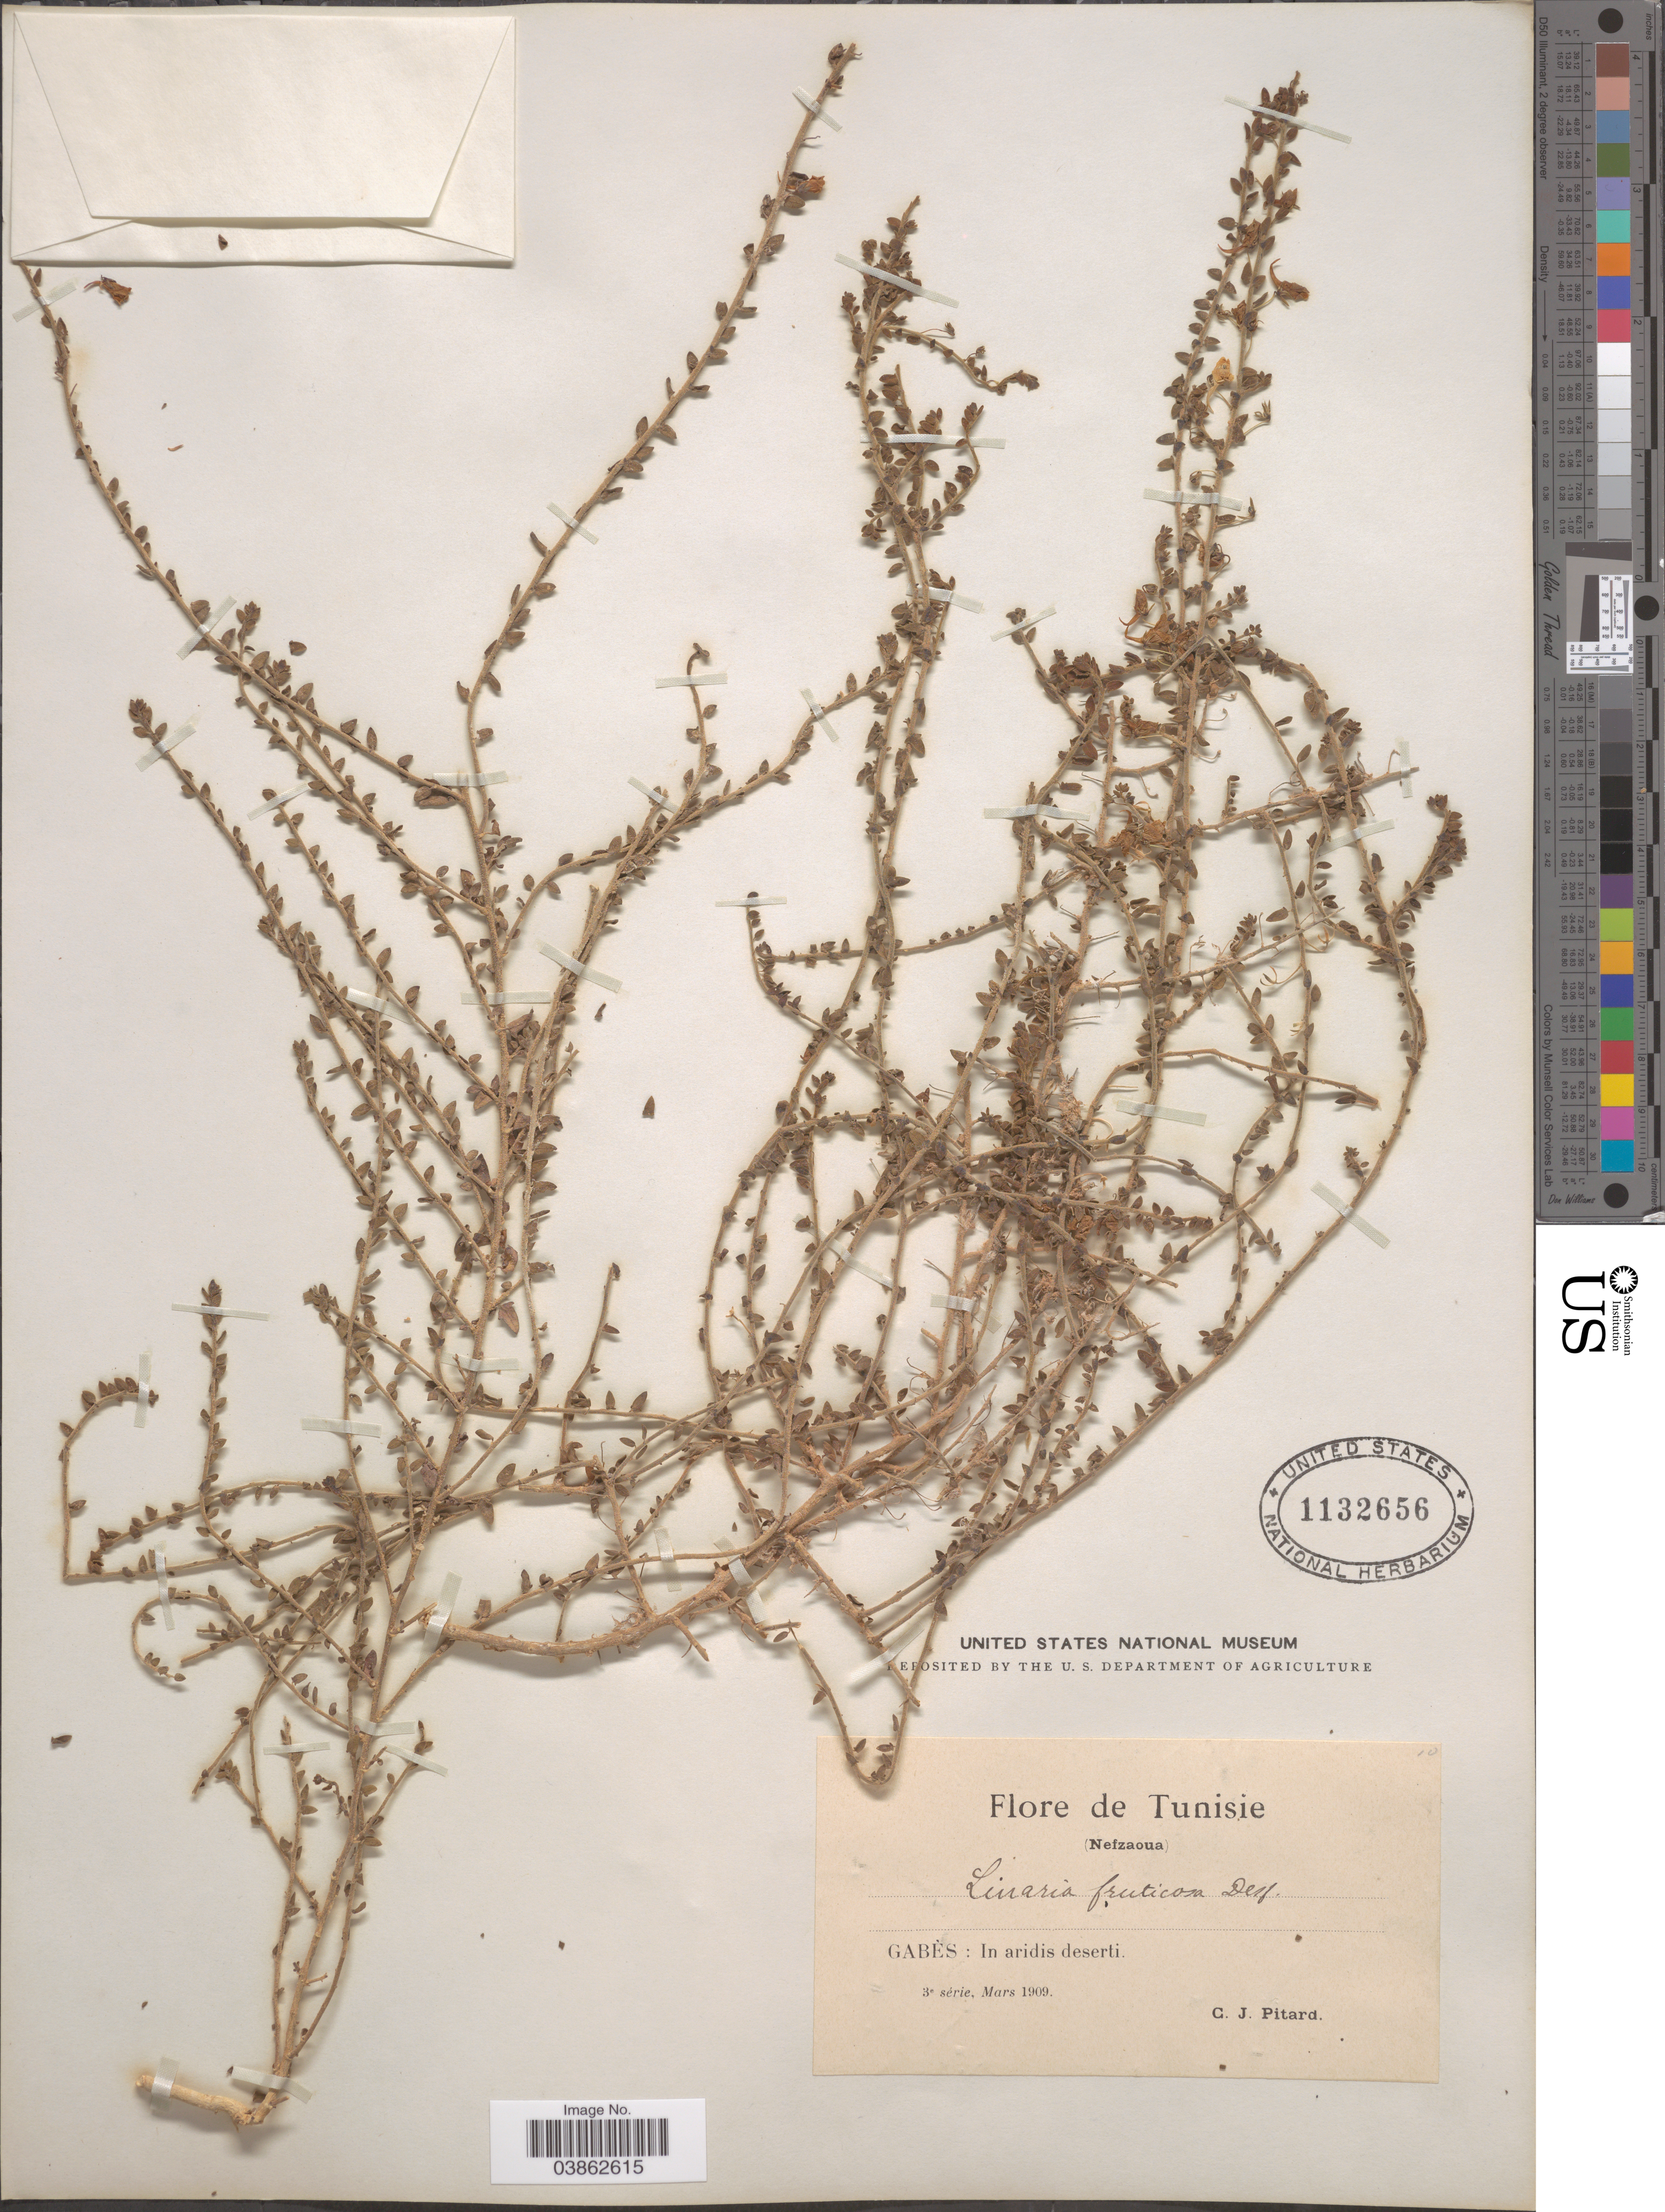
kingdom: Plantae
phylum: Tracheophyta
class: Magnoliopsida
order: Lamiales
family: Plantaginaceae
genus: Elatinoides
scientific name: Elatinoides aegyptiaca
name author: (L.) Wettst.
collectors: C. Pitard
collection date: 1909-03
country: Tunisia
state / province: Gabès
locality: Tunisie (Nefzaoua). In aridis deserti.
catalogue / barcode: US 1132656